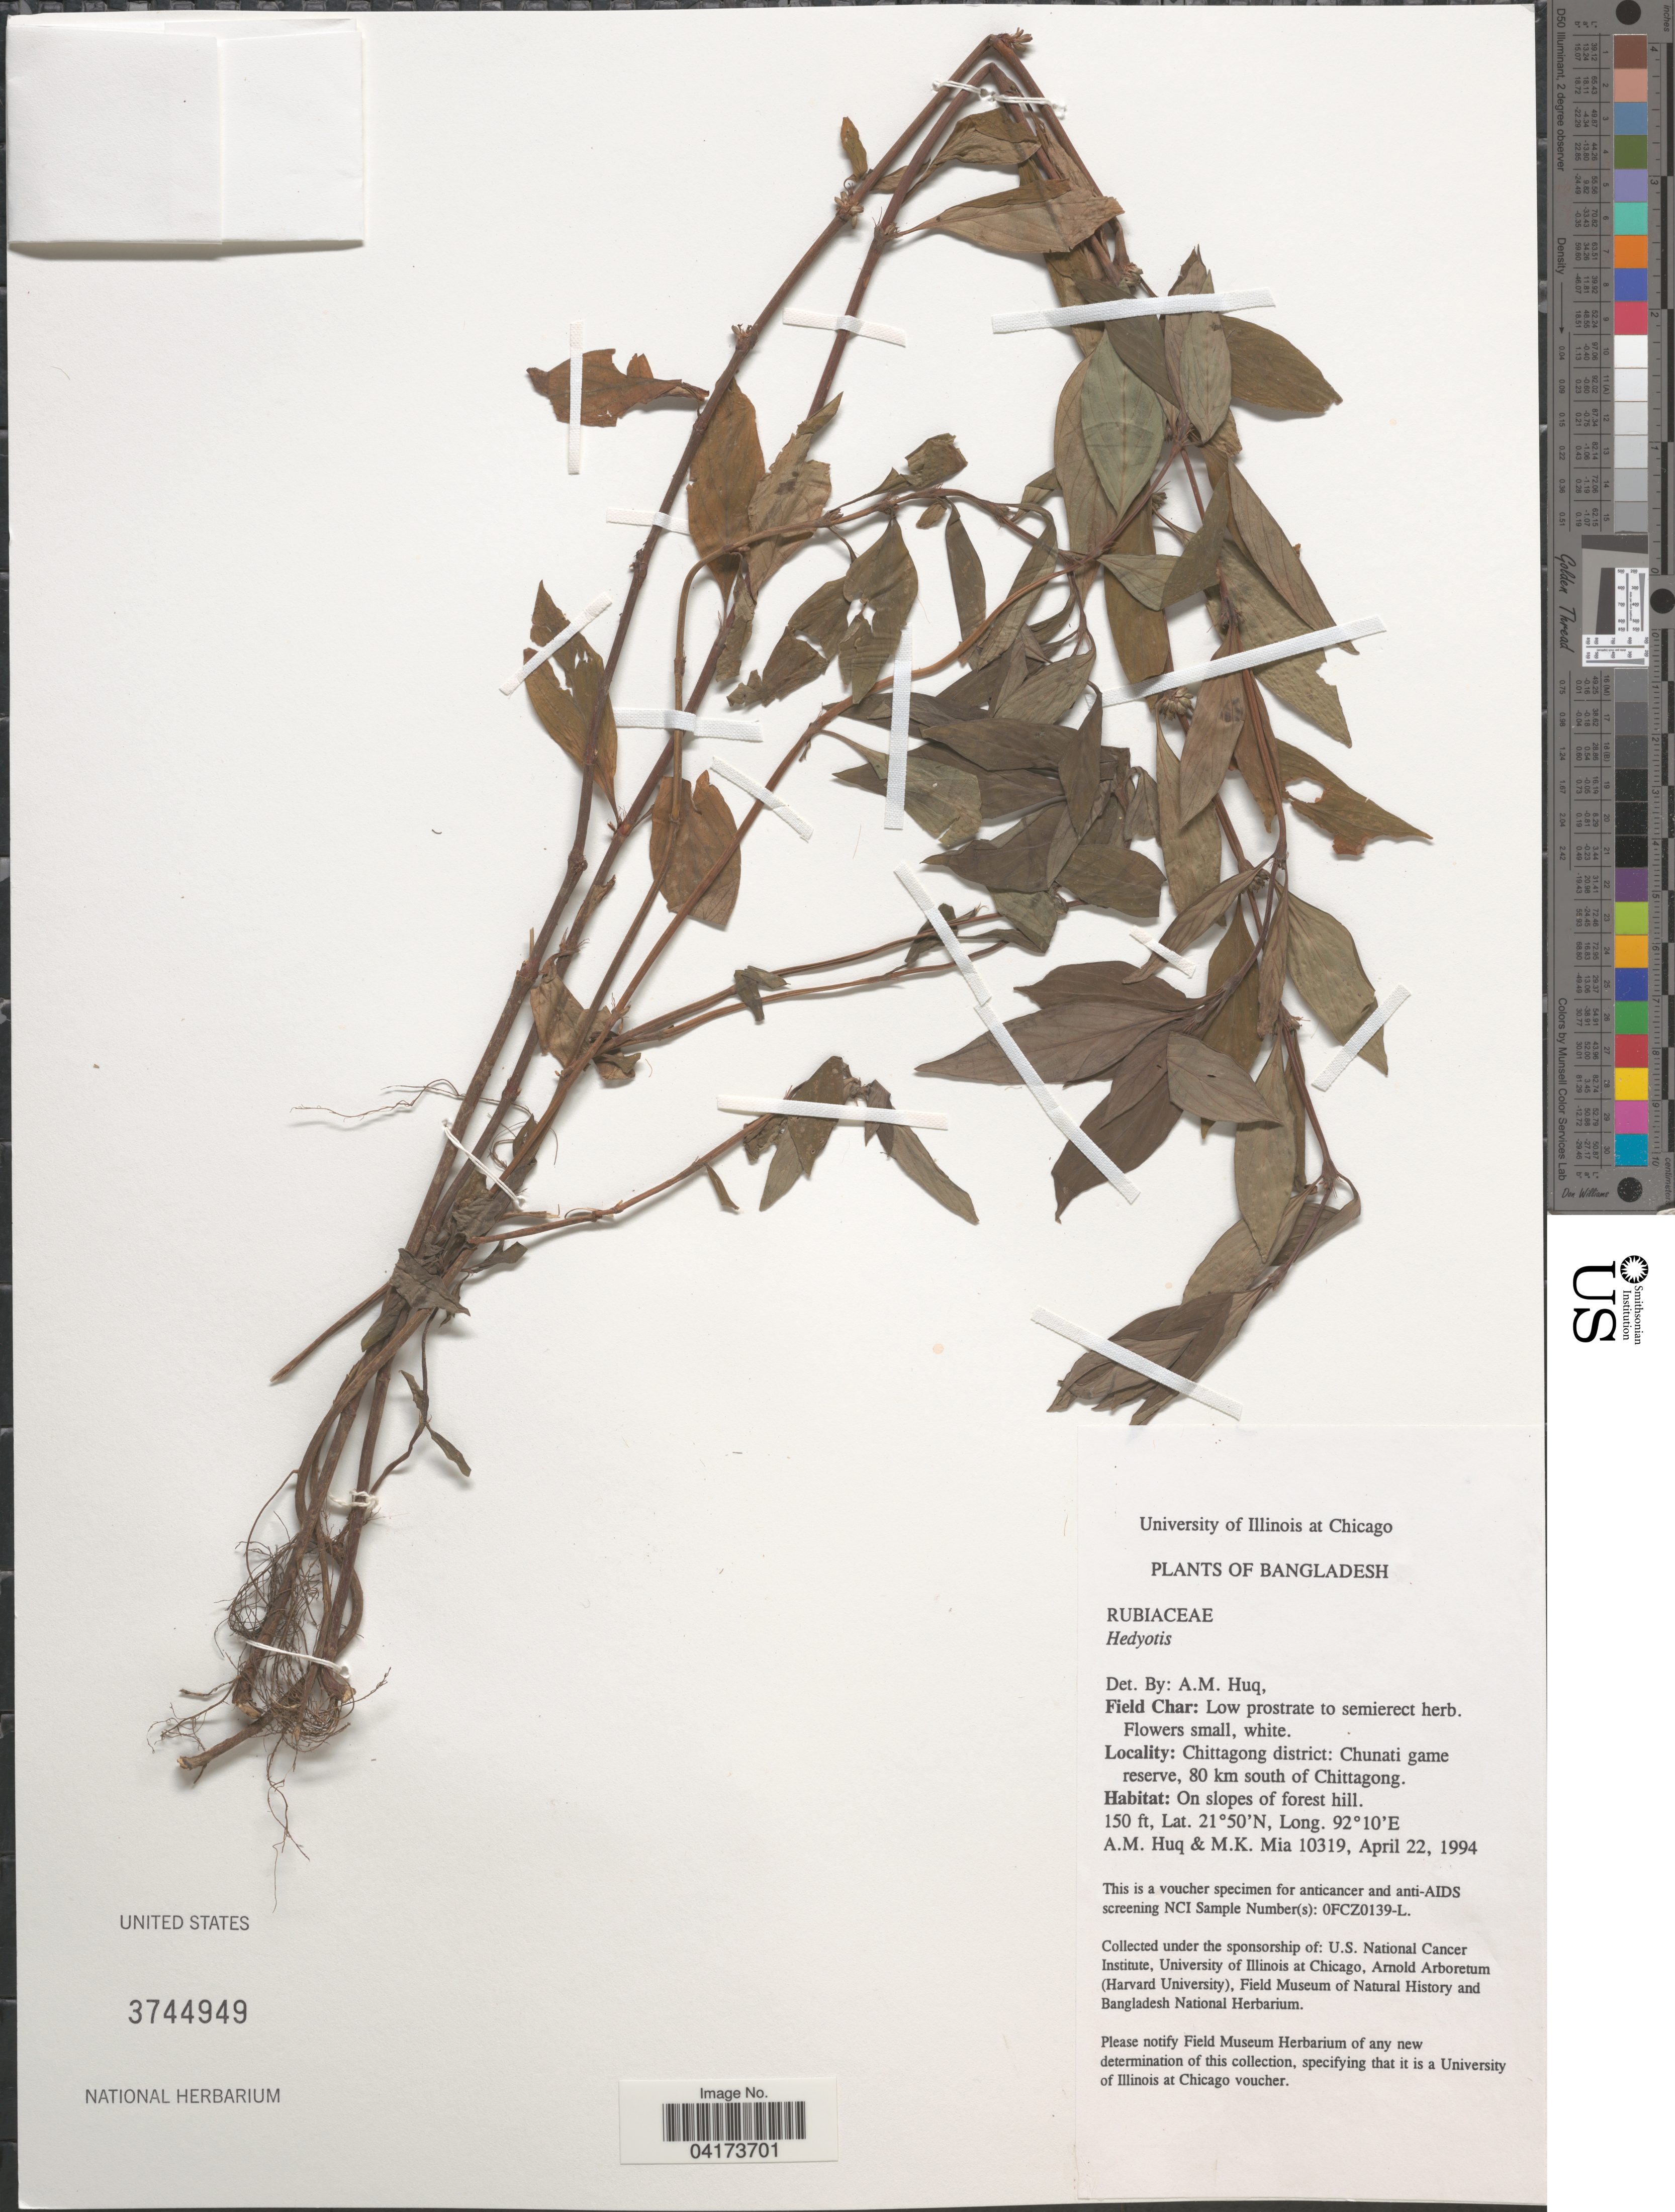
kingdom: Plantae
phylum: Tracheophyta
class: Magnoliopsida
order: Gentianales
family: Rubiaceae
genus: Hedyotis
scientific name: Hedyotis sp.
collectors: A. M. Huq & M. Mia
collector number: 10319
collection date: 1994-04-22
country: Bangladesh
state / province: Chittagong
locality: Chittagong district: Chunati game reserve, 80 km south of Chittagong.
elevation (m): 46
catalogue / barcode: US 3744949